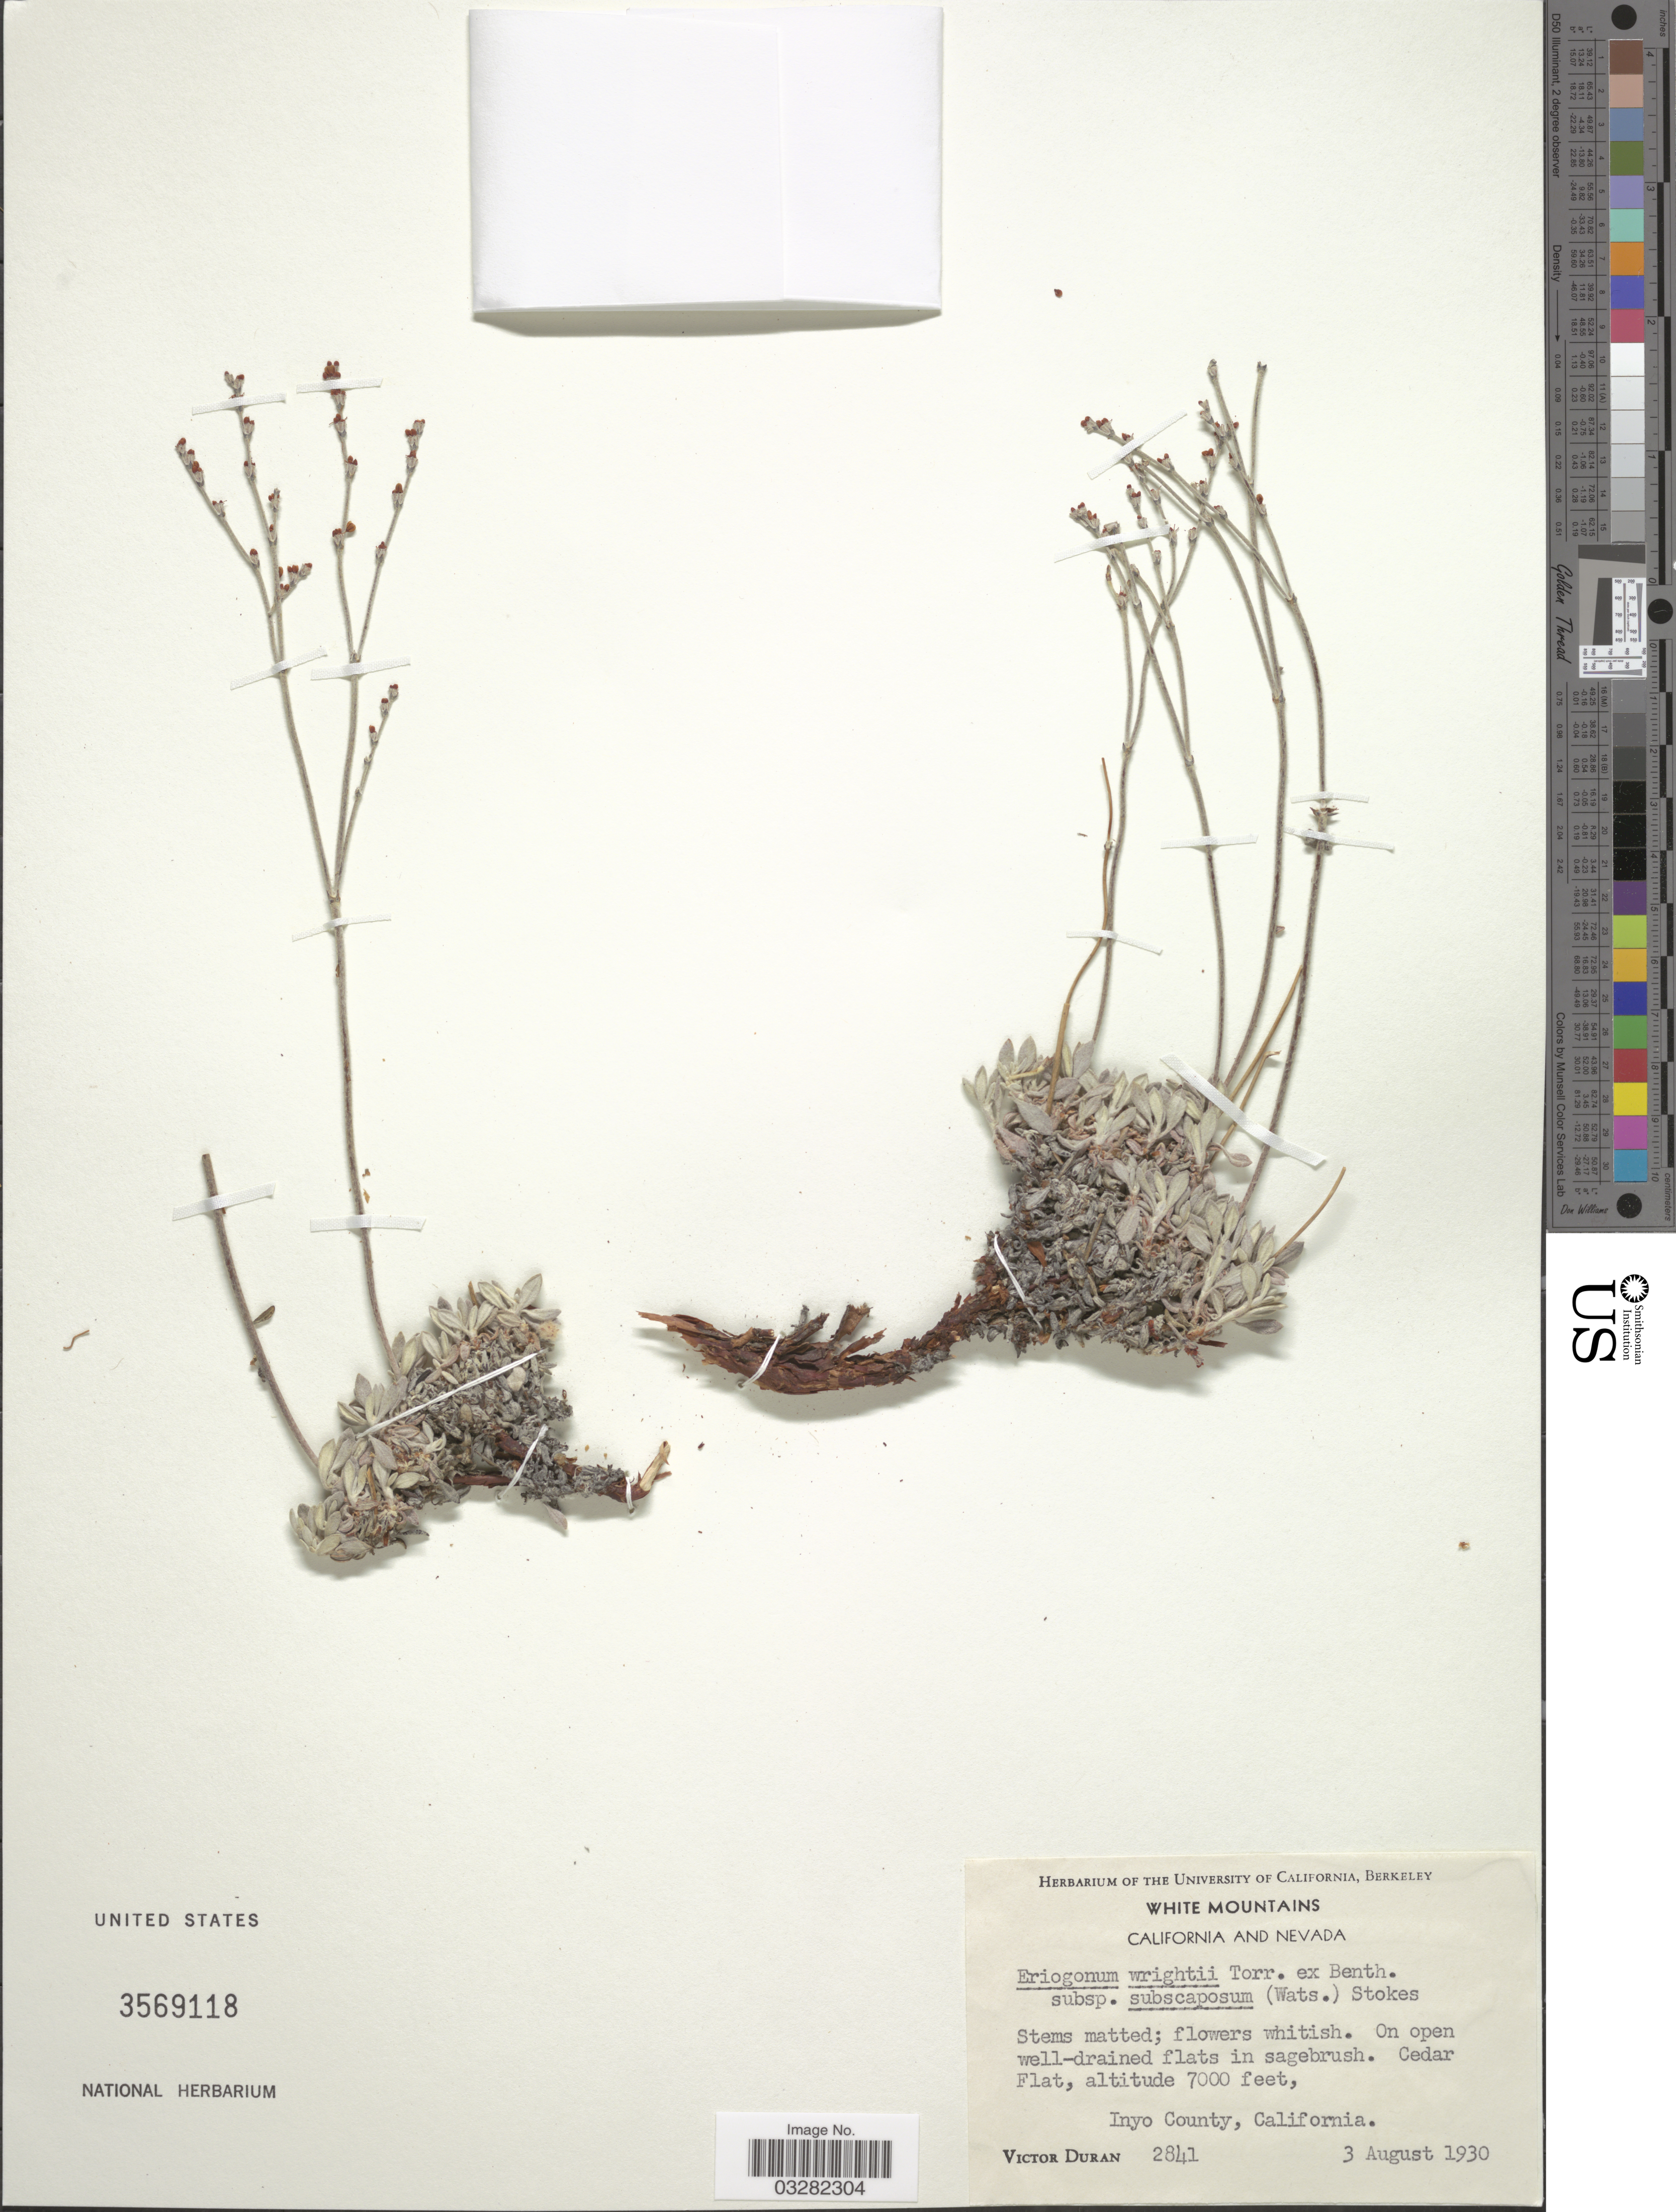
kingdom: Plantae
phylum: Tracheophyta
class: Magnoliopsida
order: Caryophyllales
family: Polygonaceae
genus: Eriogonum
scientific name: Eriogonum wrightii var. subscaposum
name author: S. Watson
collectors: V. Duran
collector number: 2841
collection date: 1930-08-03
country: United States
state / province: California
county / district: Inyo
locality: White Mountains. Cedar Flat. Inyo County.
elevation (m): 2134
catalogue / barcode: US 3569118